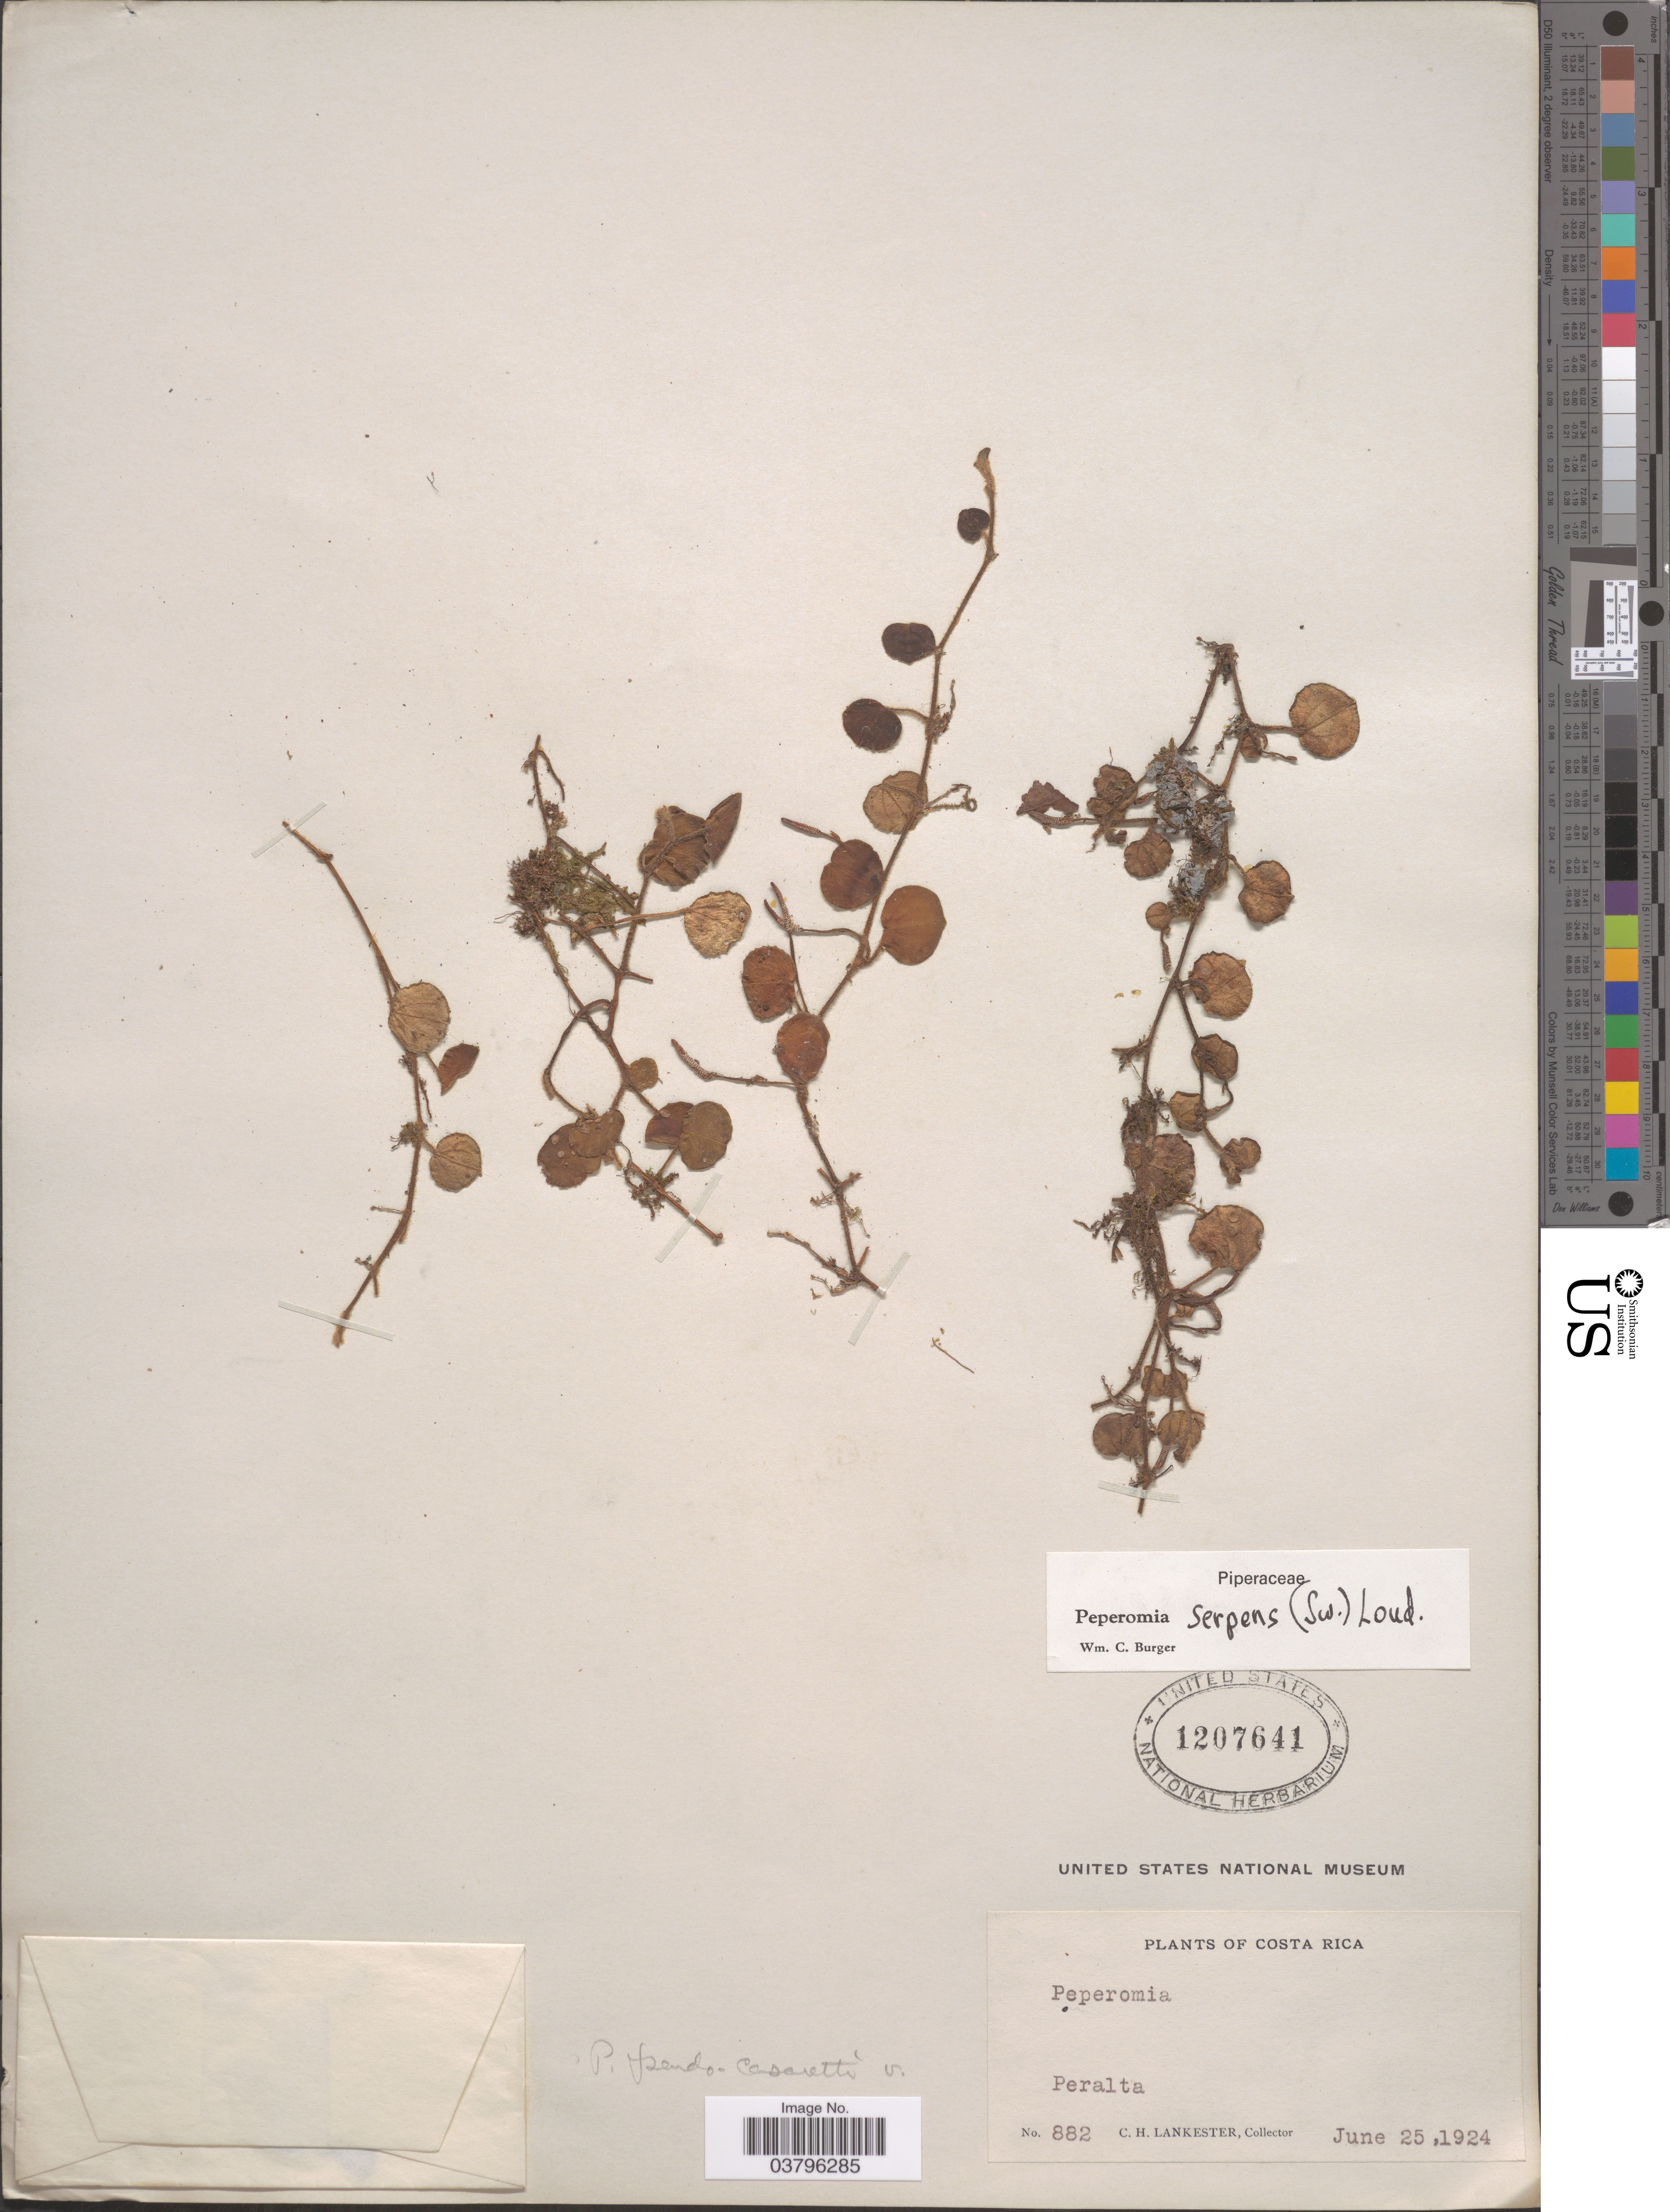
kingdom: Plantae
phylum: Tracheophyta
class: Magnoliopsida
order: Piperales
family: Piperaceae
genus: Peperomia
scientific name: Peperomia serpens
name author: (Sw.) Loudon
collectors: C. H. Lankester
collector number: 882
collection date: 1924-06-25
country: Costa Rica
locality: Peralta.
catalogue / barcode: US 1207641